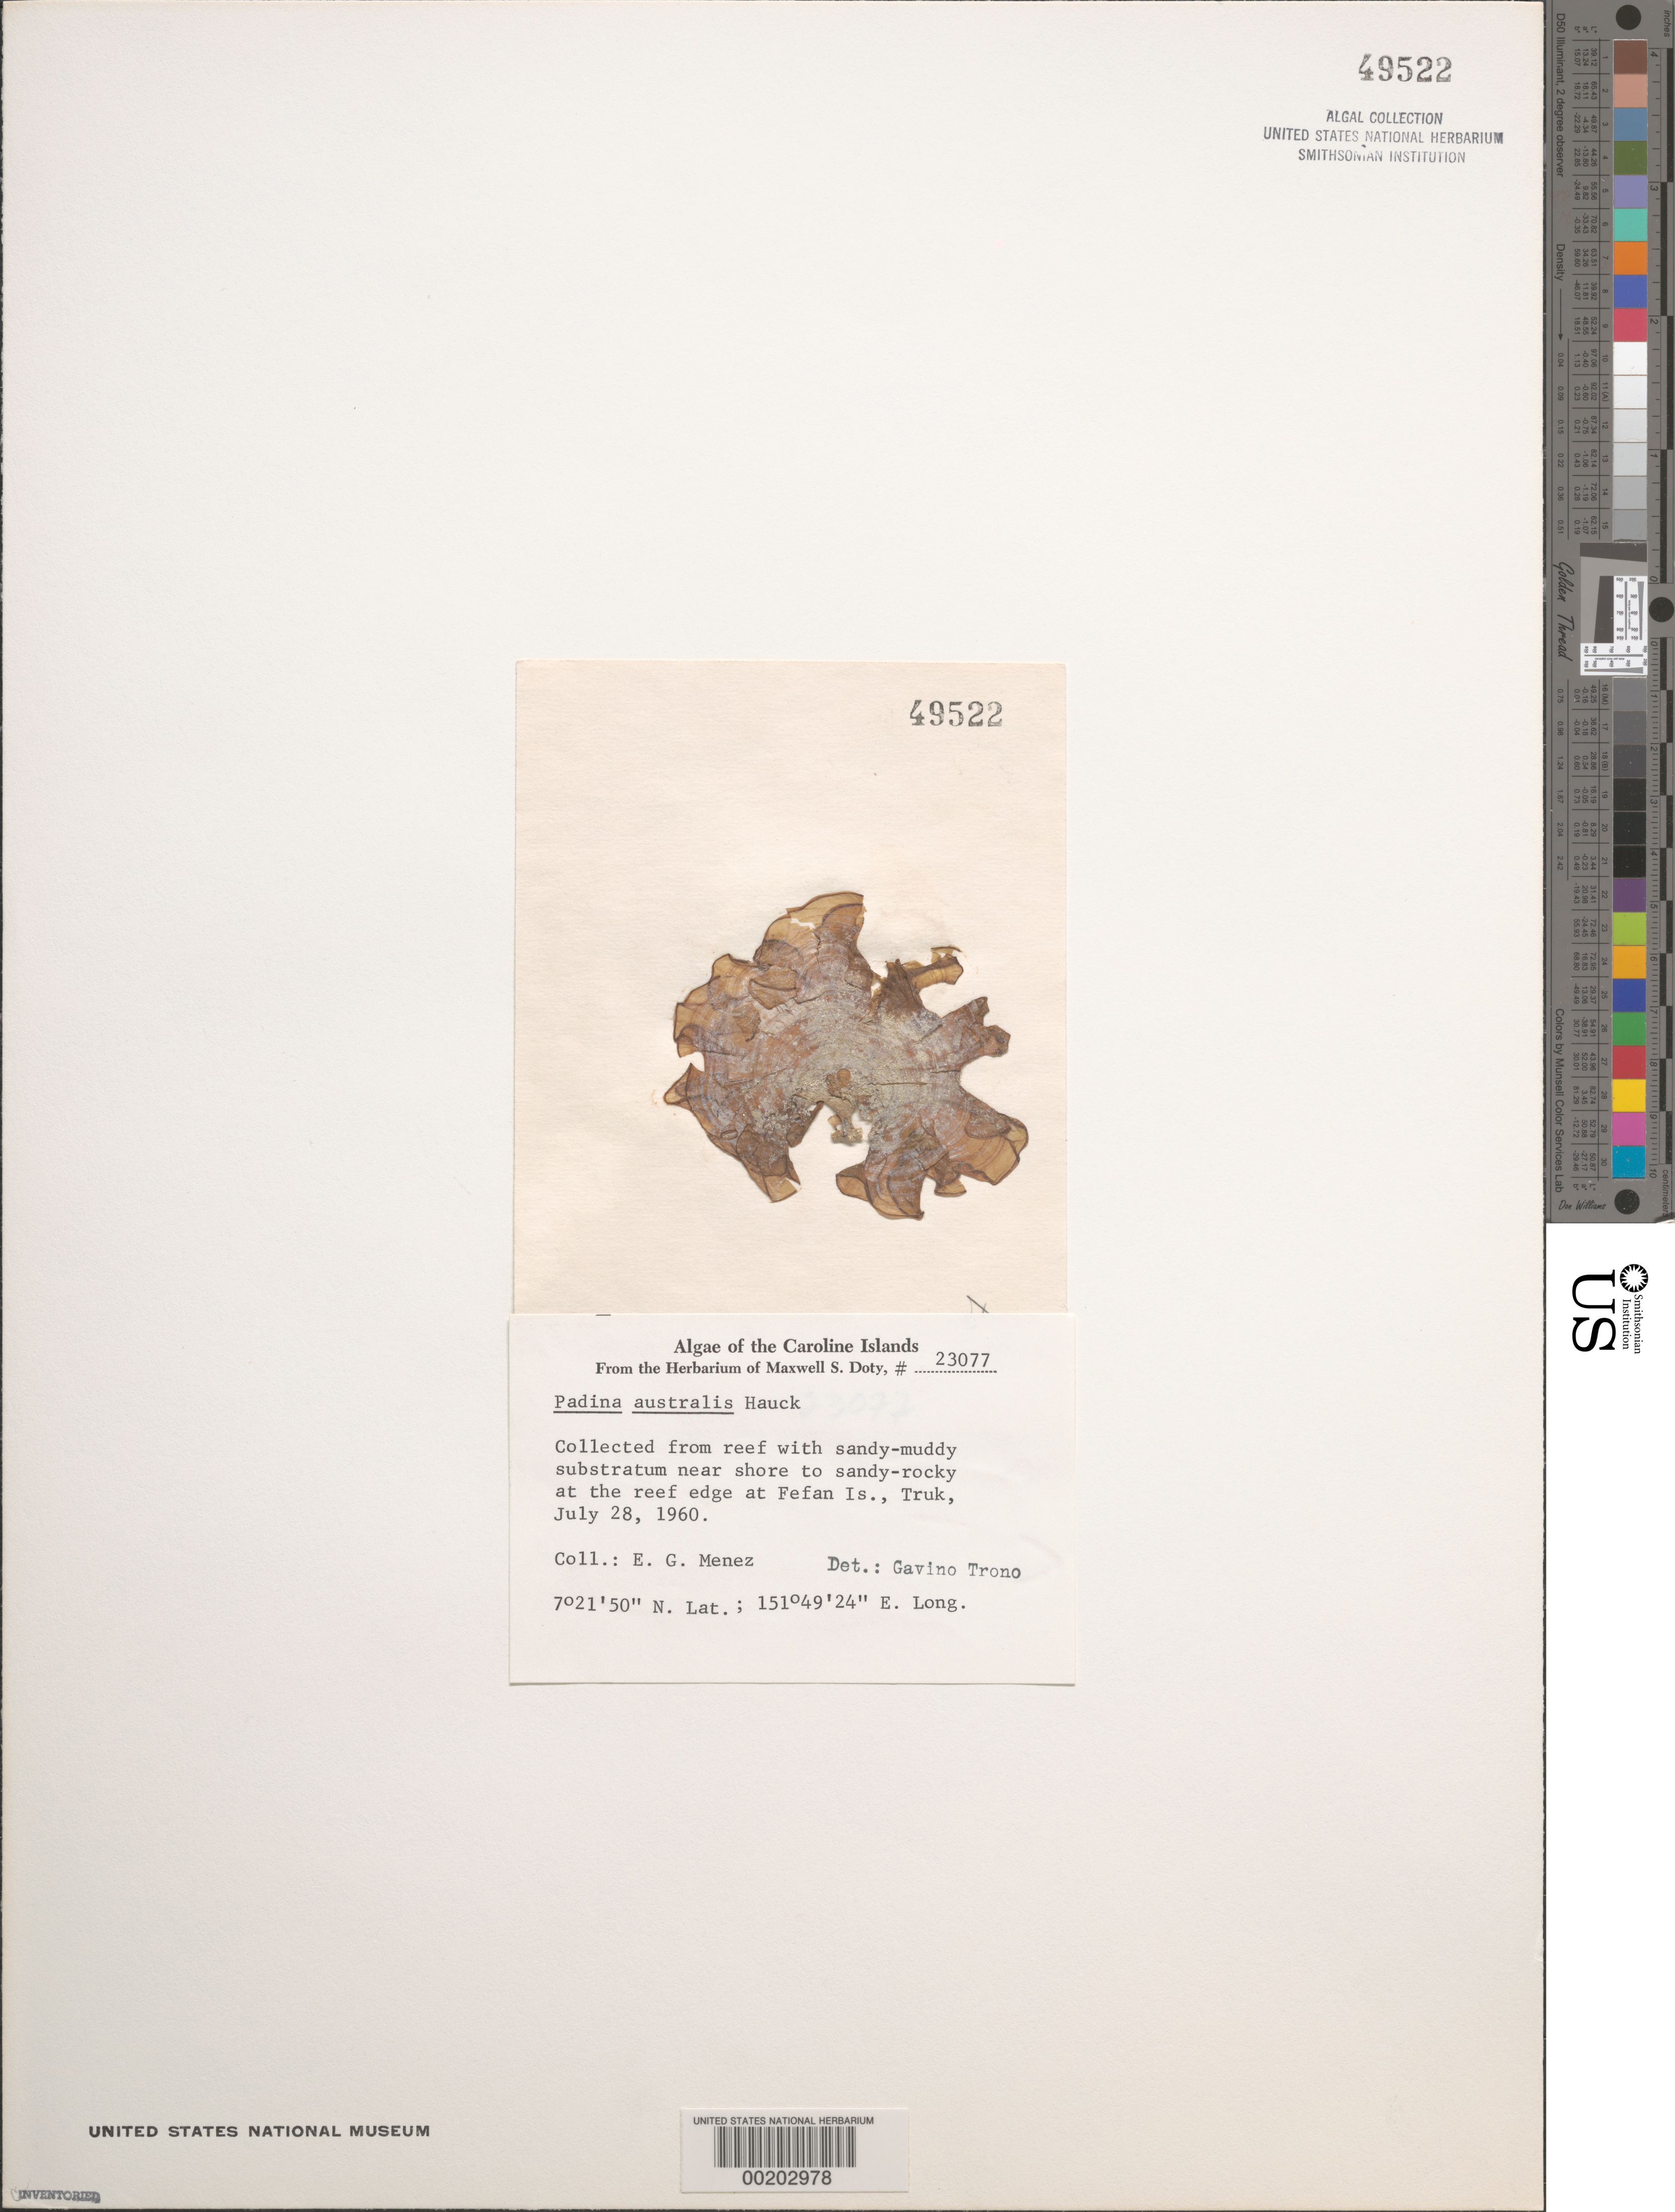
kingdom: Chromista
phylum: Ochrophyta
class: Phaeophyceae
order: Dictyotales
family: Dictyotaceae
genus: Padina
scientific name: Padina australis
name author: Hauck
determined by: Trono, Gavino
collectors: Meñez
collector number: MSD 23077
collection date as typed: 28 Jul 1960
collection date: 1960-07-28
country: Micronesia, Federated States of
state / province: Truk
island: Fefan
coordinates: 7 21' 50" N, 151 49' 24" E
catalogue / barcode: US 49522